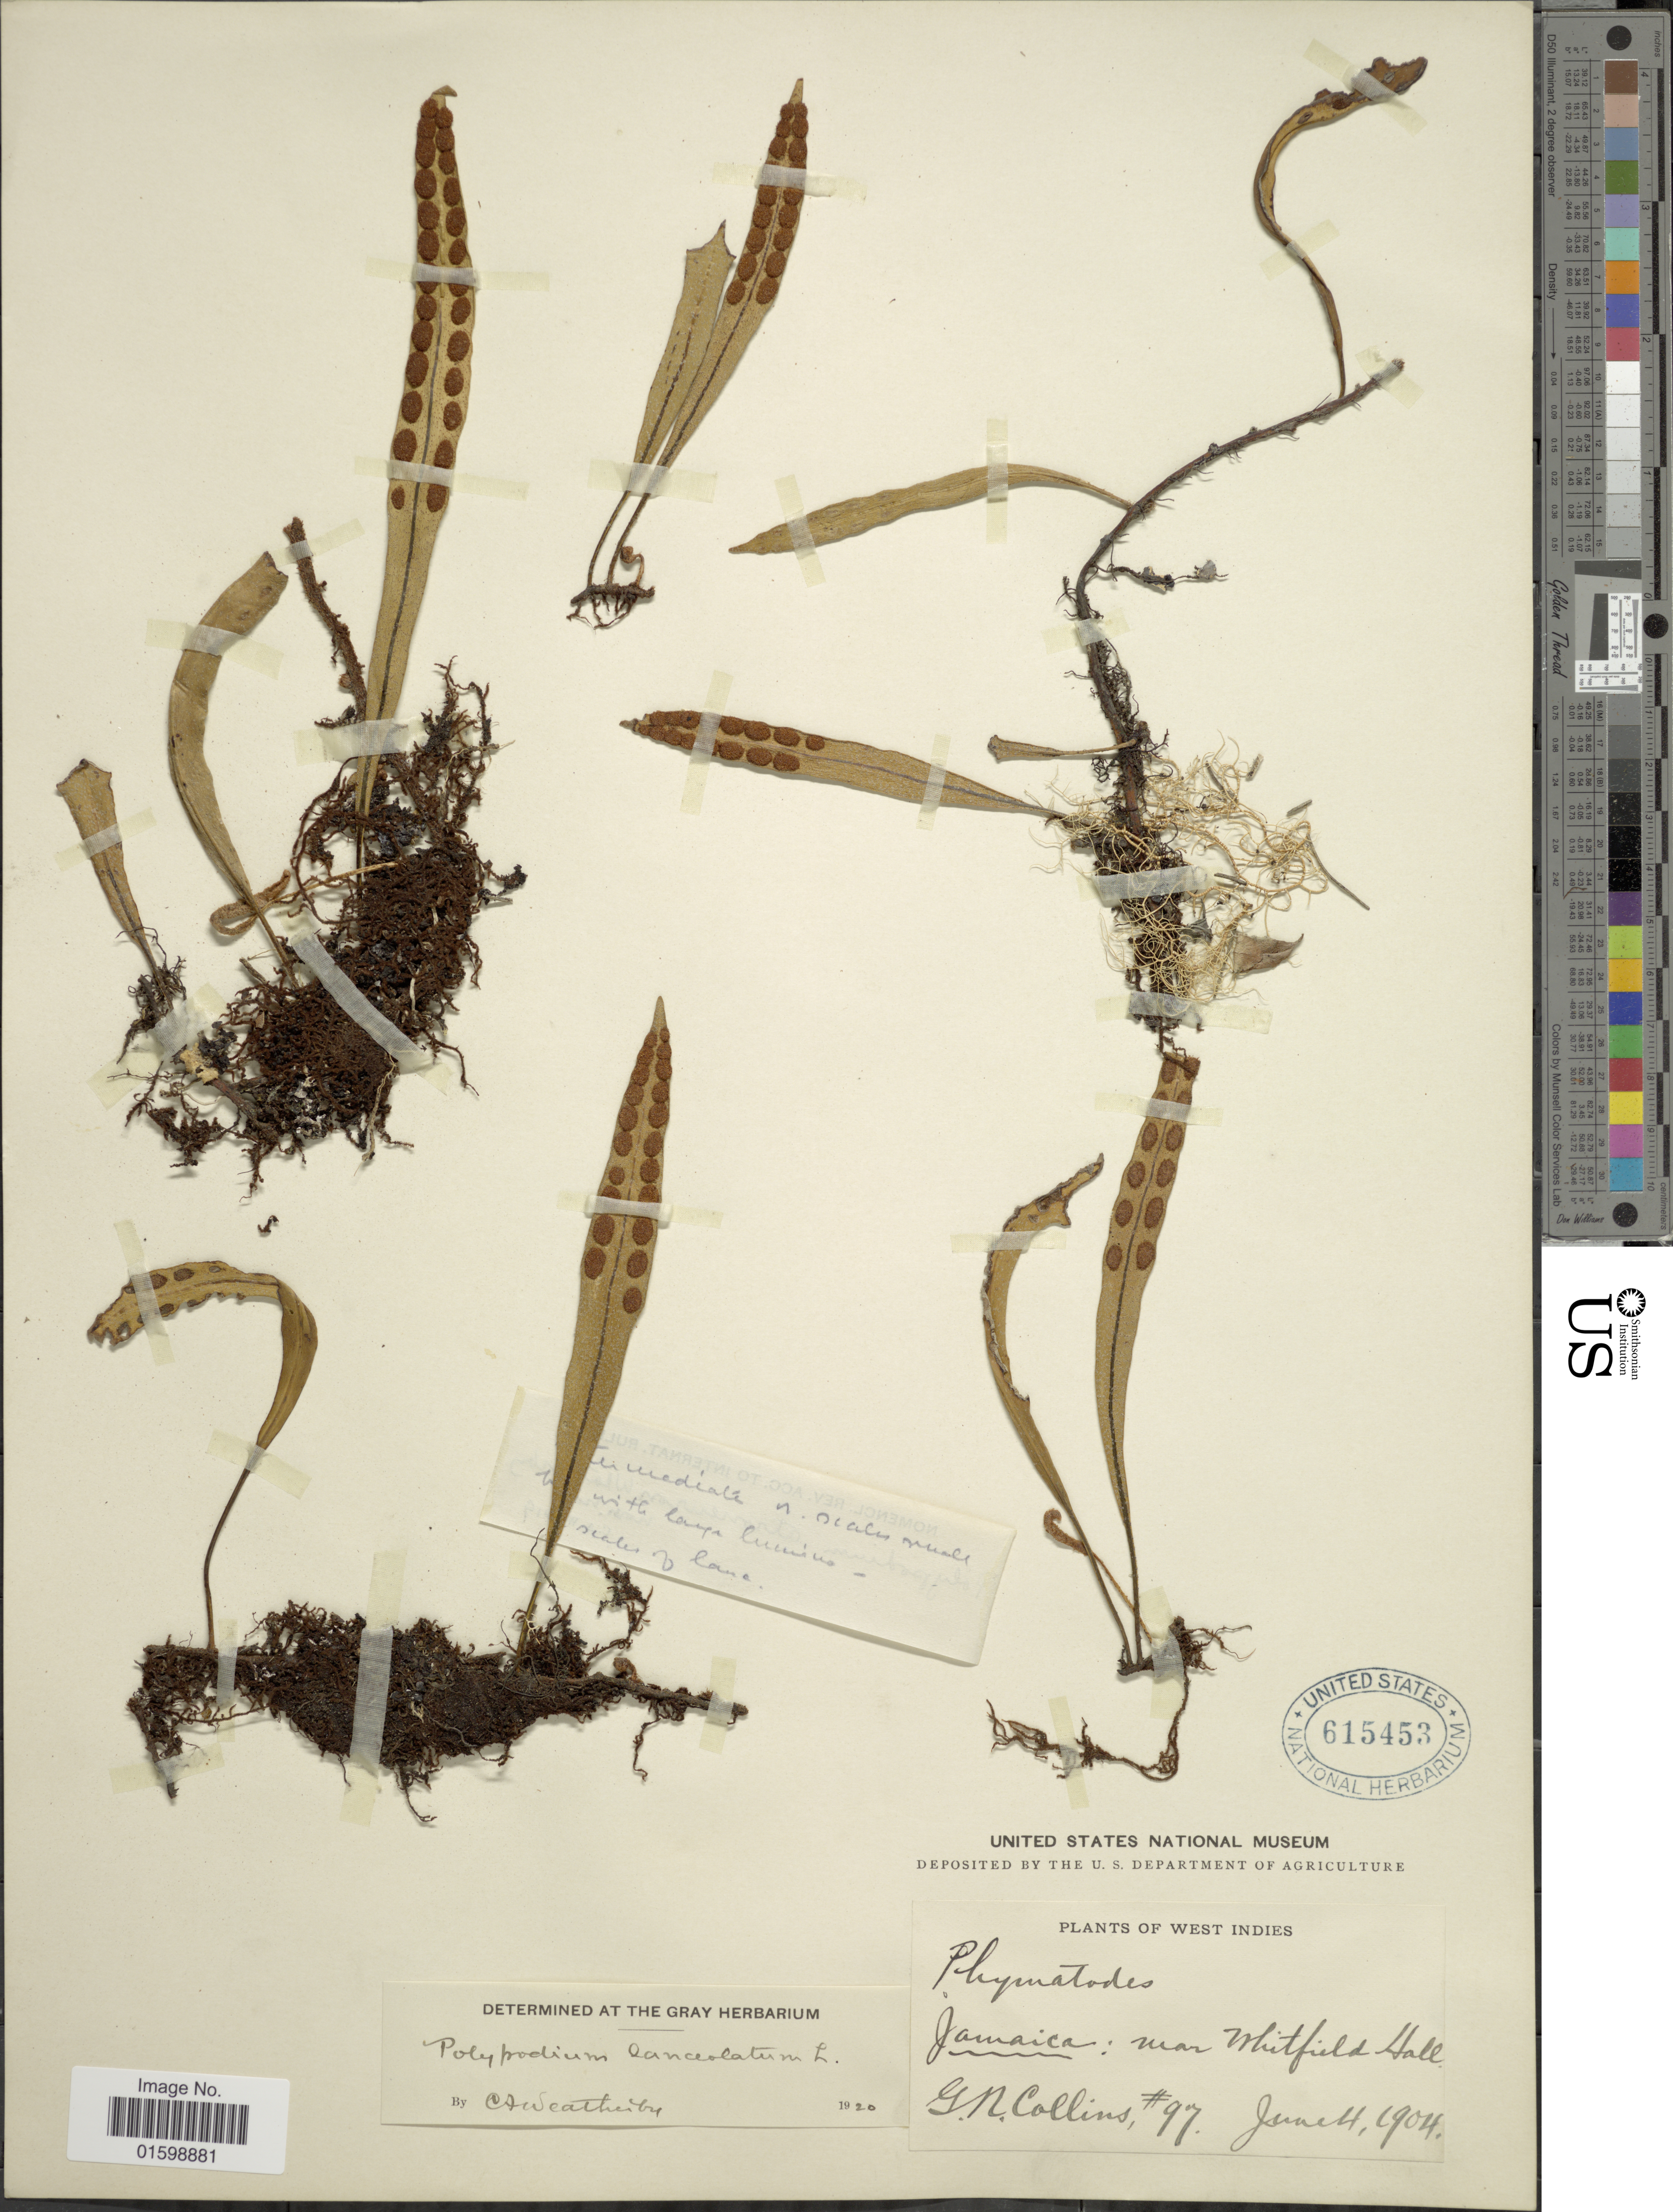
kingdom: Plantae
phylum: Tracheophyta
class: Polypodiopsida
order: Polypodiales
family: Polypodiaceae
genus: Pleopeltis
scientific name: Pleopeltis marginata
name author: A.R. Sm. & Tejero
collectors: G. Collins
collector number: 97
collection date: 1904-06-04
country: Jamaica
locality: West Indies, near Whitfield Hall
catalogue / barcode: US 615453